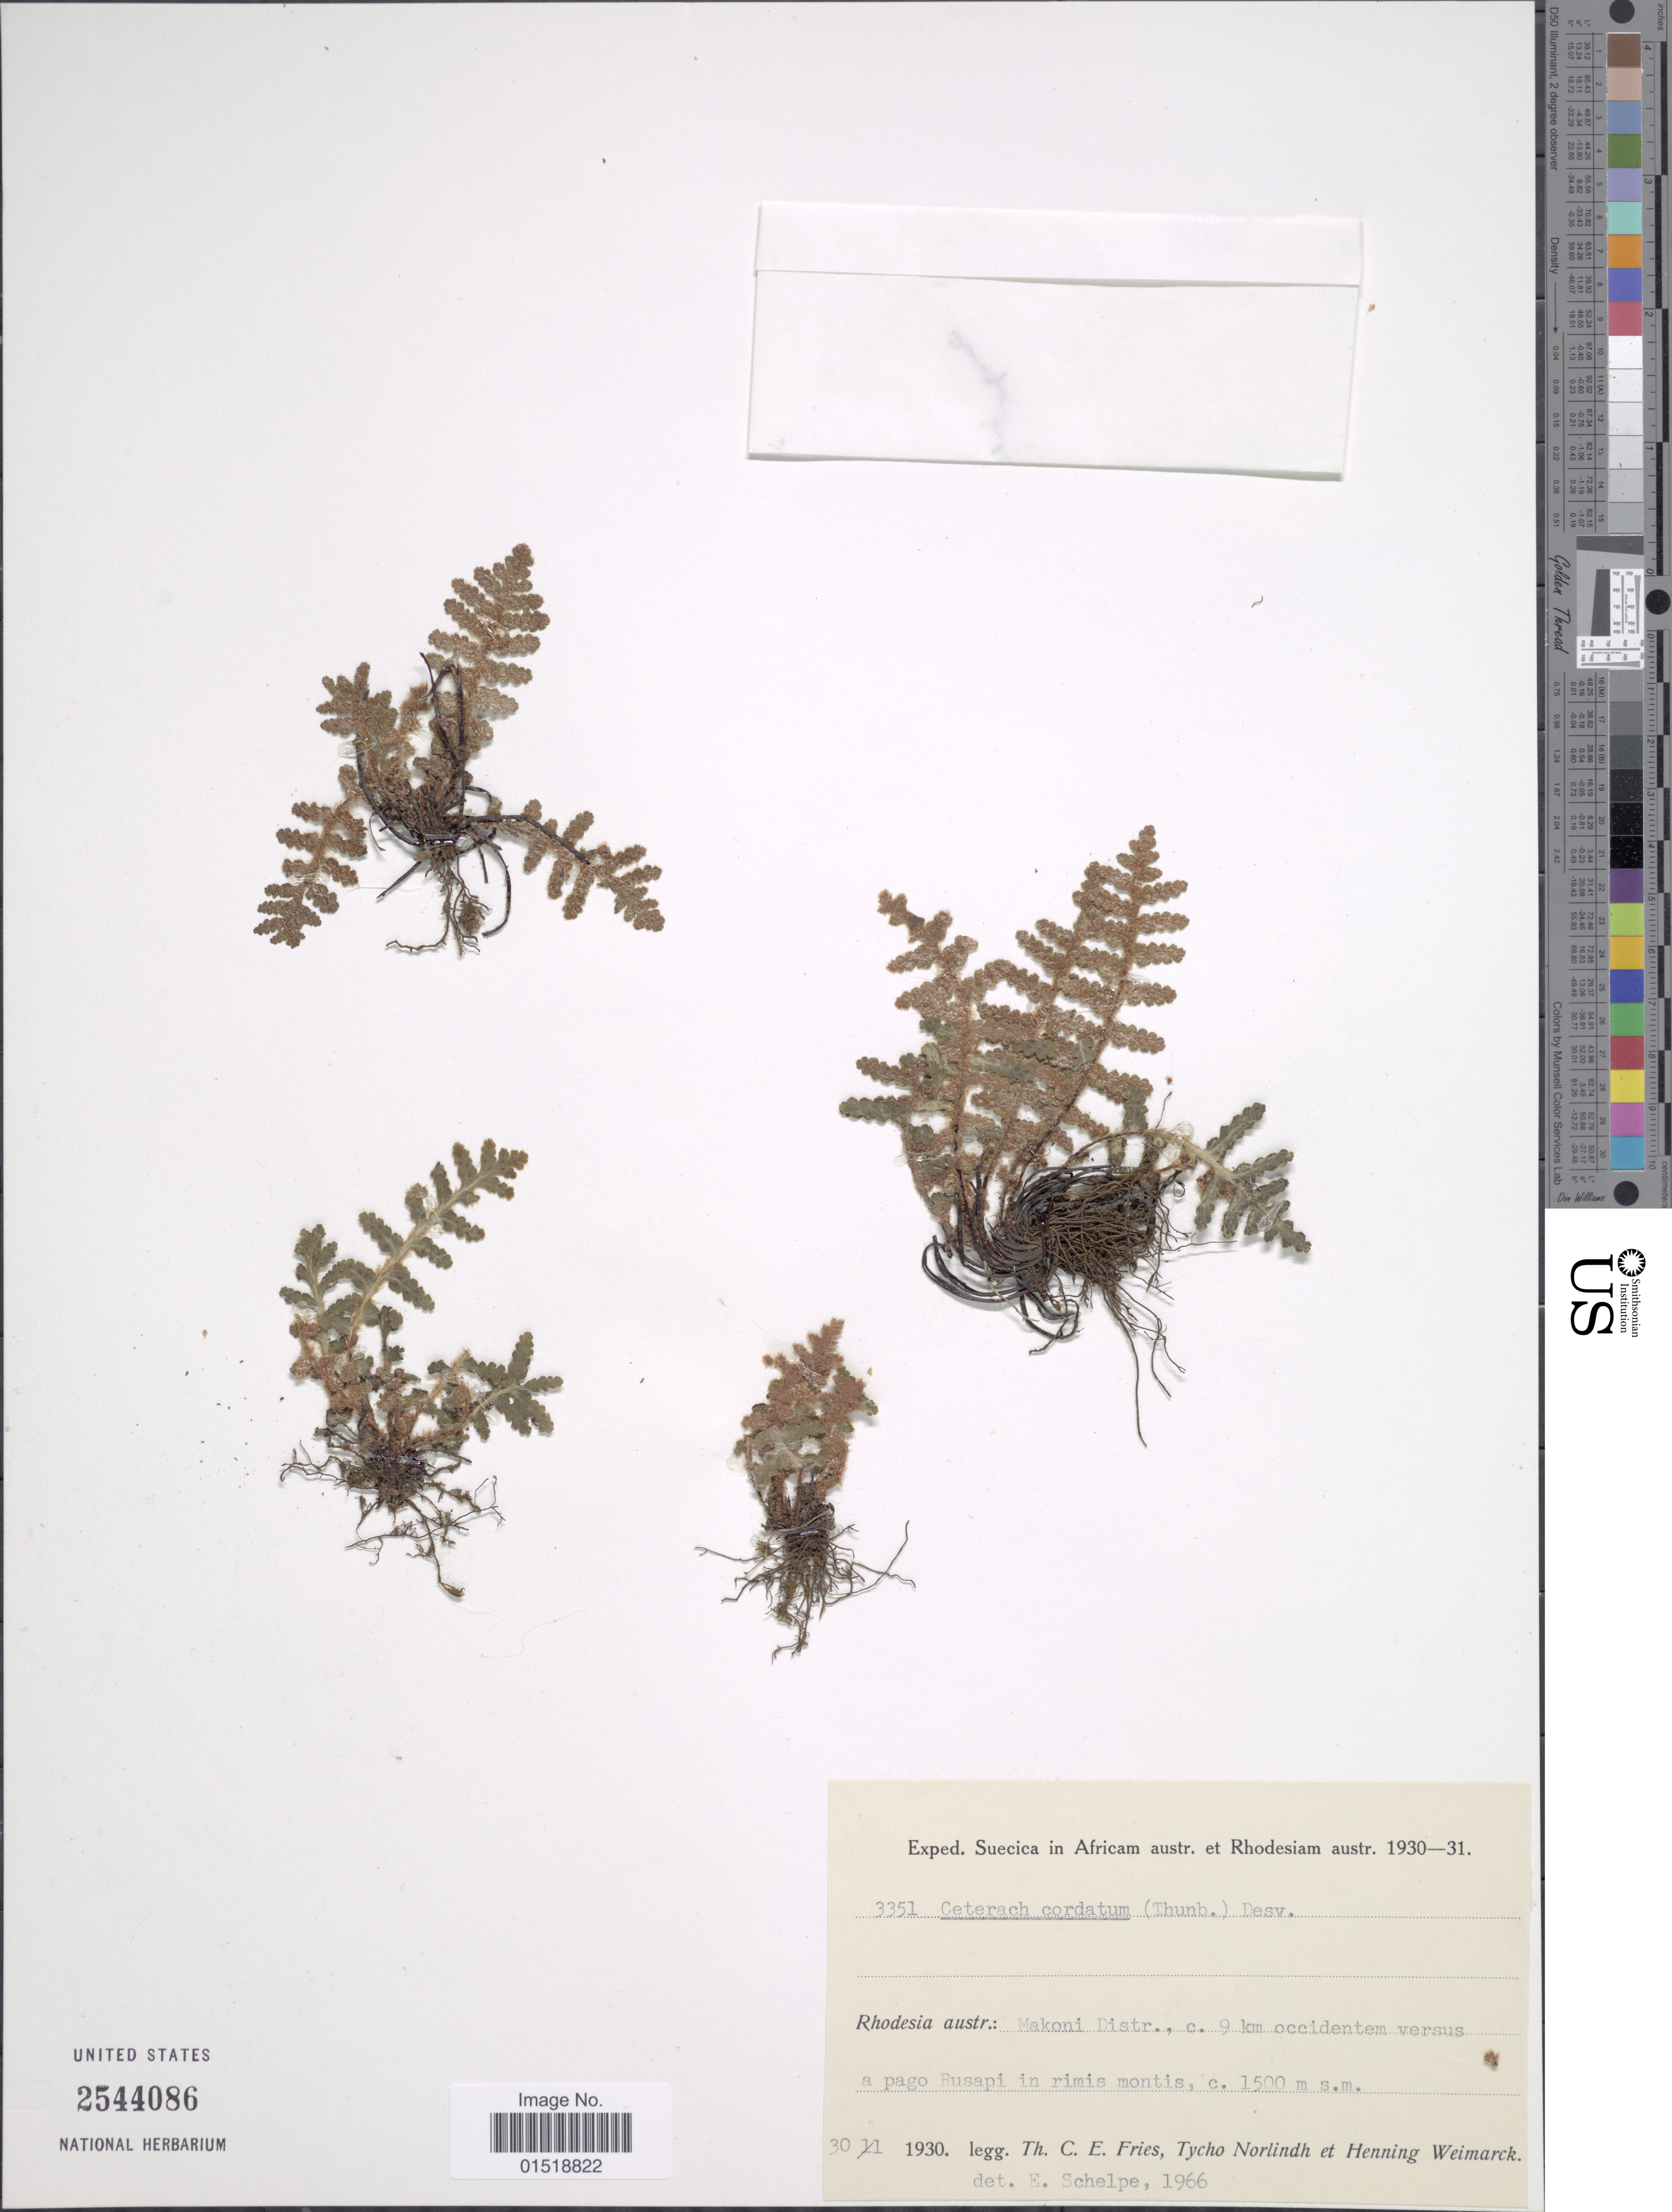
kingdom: Plantae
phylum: Tracheophyta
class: Polypodiopsida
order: Polypodiales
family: Aspleniaceae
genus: Asplenium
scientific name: Asplenium cordatum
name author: (Thunb.) Sw.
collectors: T. C. E. Fries, N. T. Norlindh & H. Weimarck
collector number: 3351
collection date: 1930-11-30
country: Zimbabwe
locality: Rhodesia austr.: Makoni Distr., c. 9 km occidentem versus a pago Rusapi in rimis montis.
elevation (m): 1500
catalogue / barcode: US 2544086